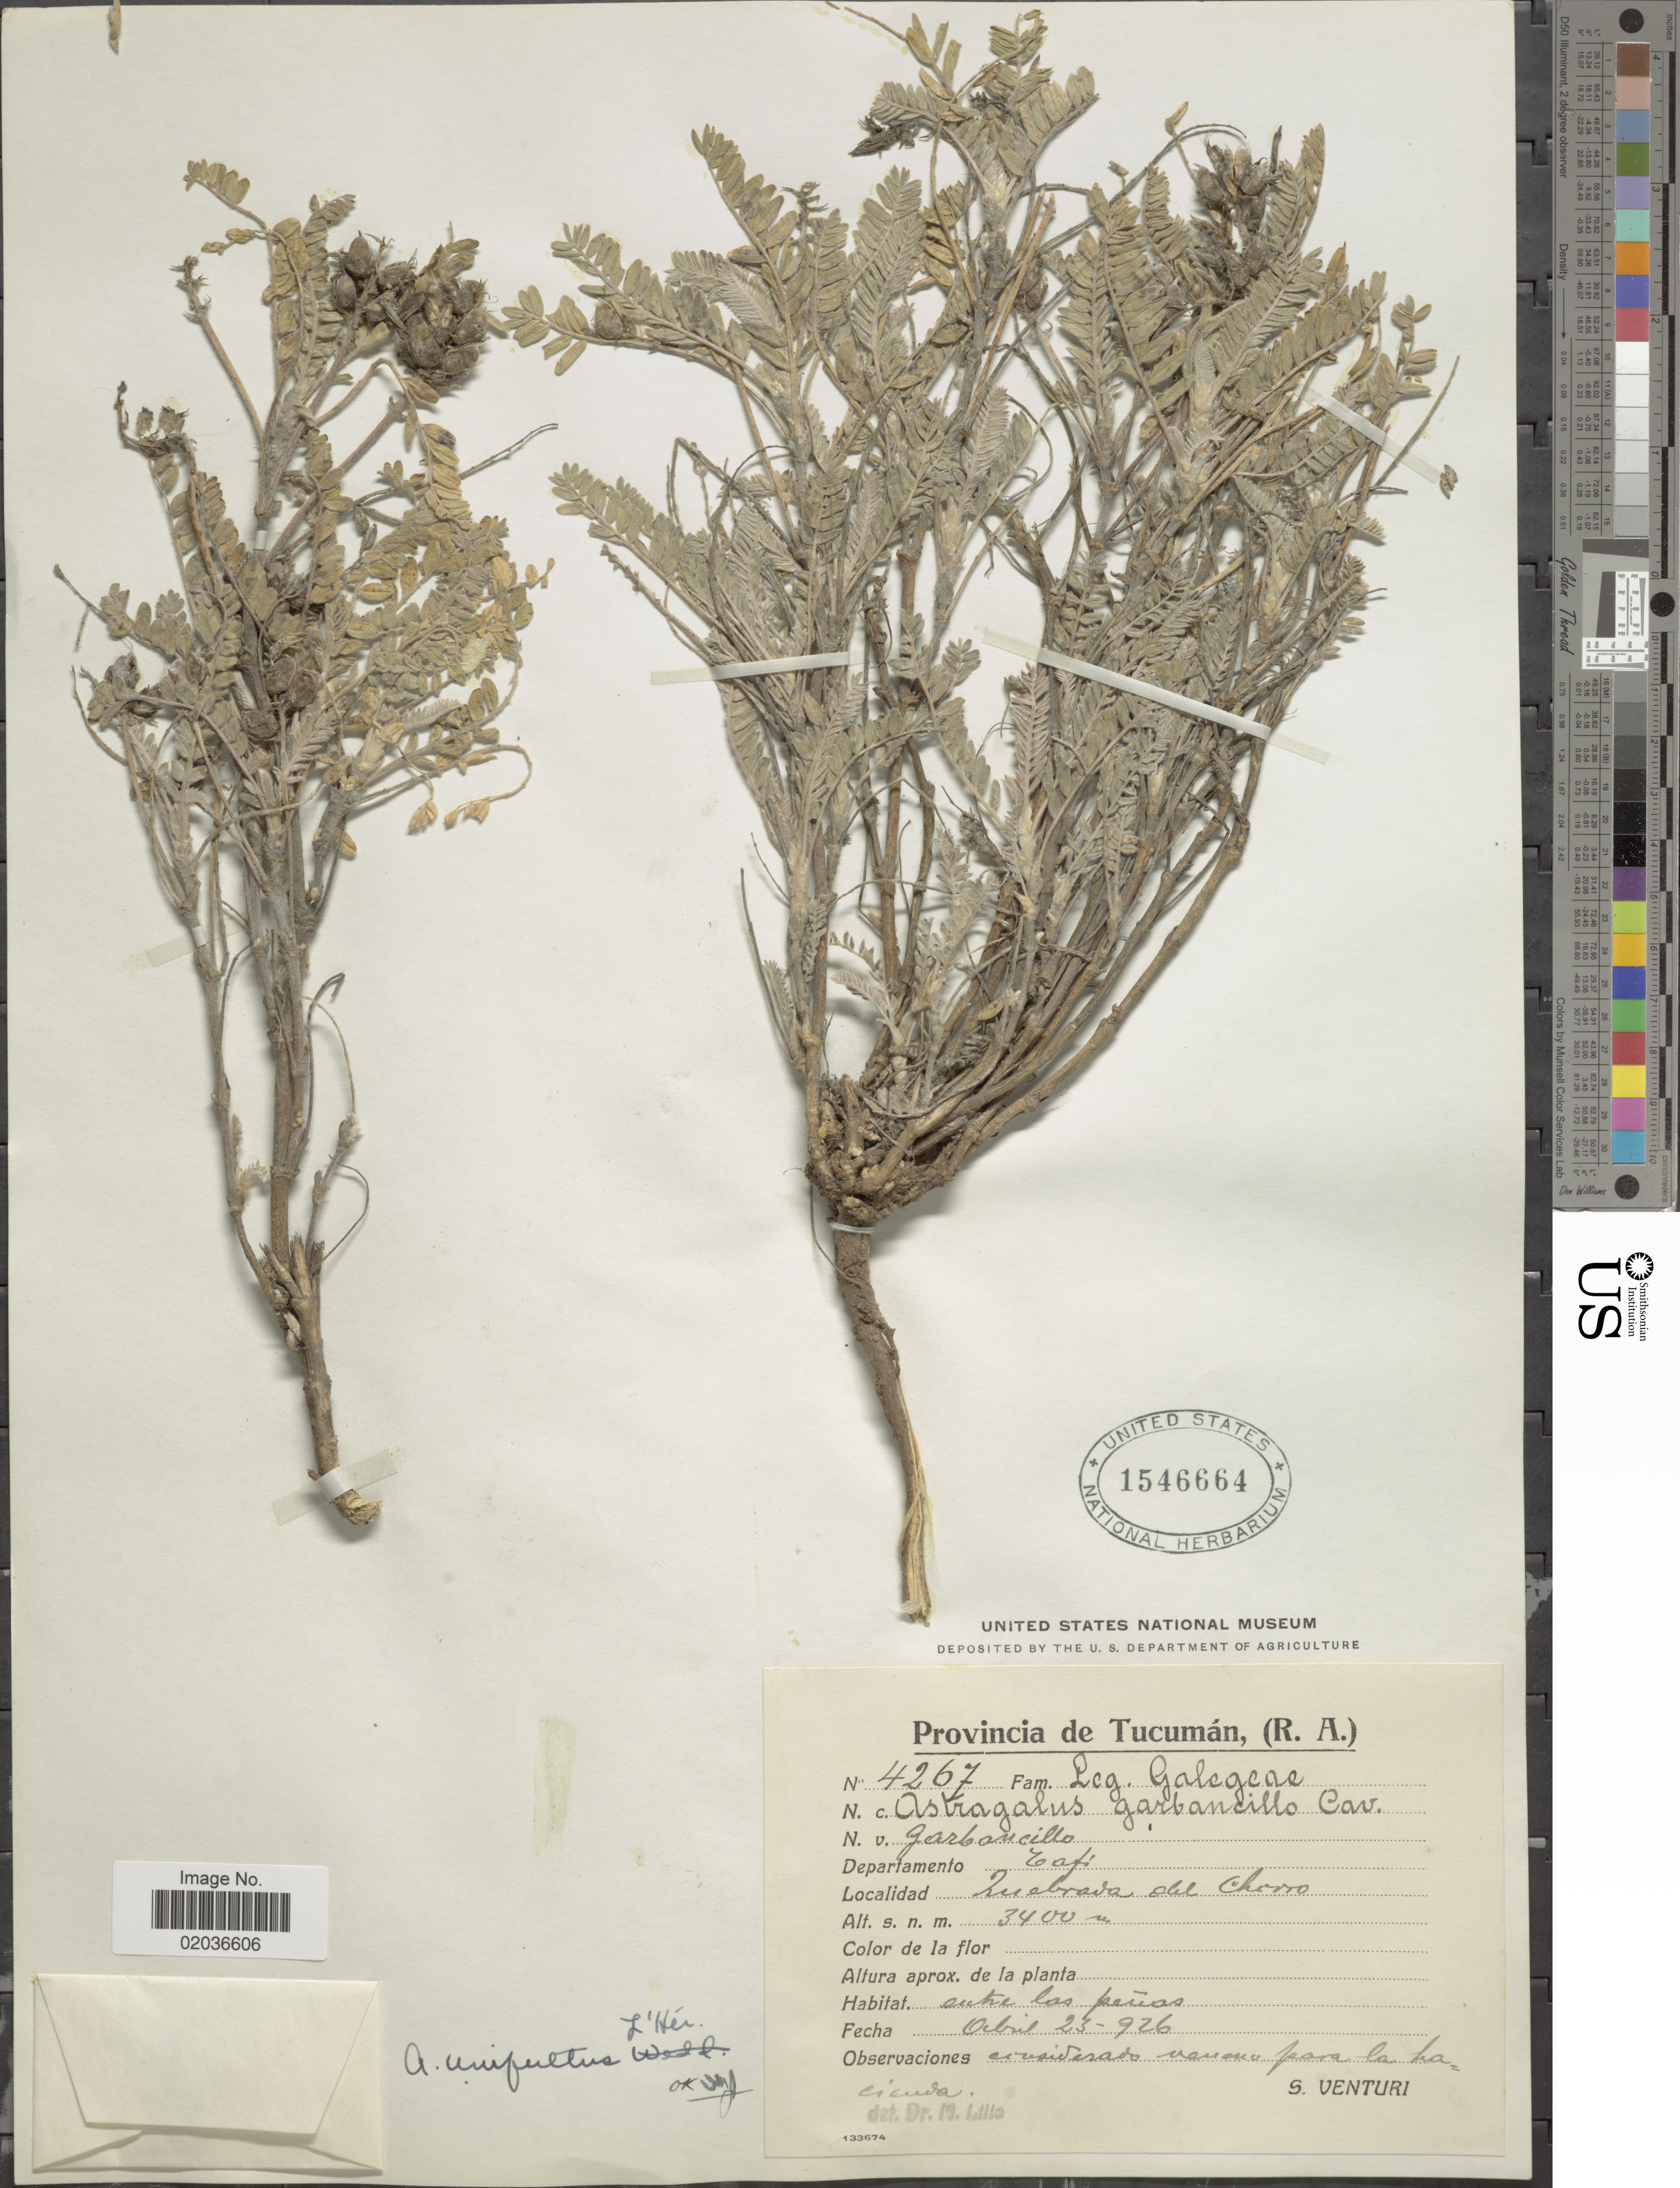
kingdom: Plantae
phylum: Tracheophyta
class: Magnoliopsida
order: Fabales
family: Fabaceae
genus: Astragalus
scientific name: Astragalus garbancillo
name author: Cav.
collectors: S. Venturi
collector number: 4267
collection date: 1926-04-23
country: Argentina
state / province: Tucuman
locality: Provincia de Tucumán, (R.A.). Departamento Tafi. Quebrada del Chorro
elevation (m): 3400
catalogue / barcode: US 1546664